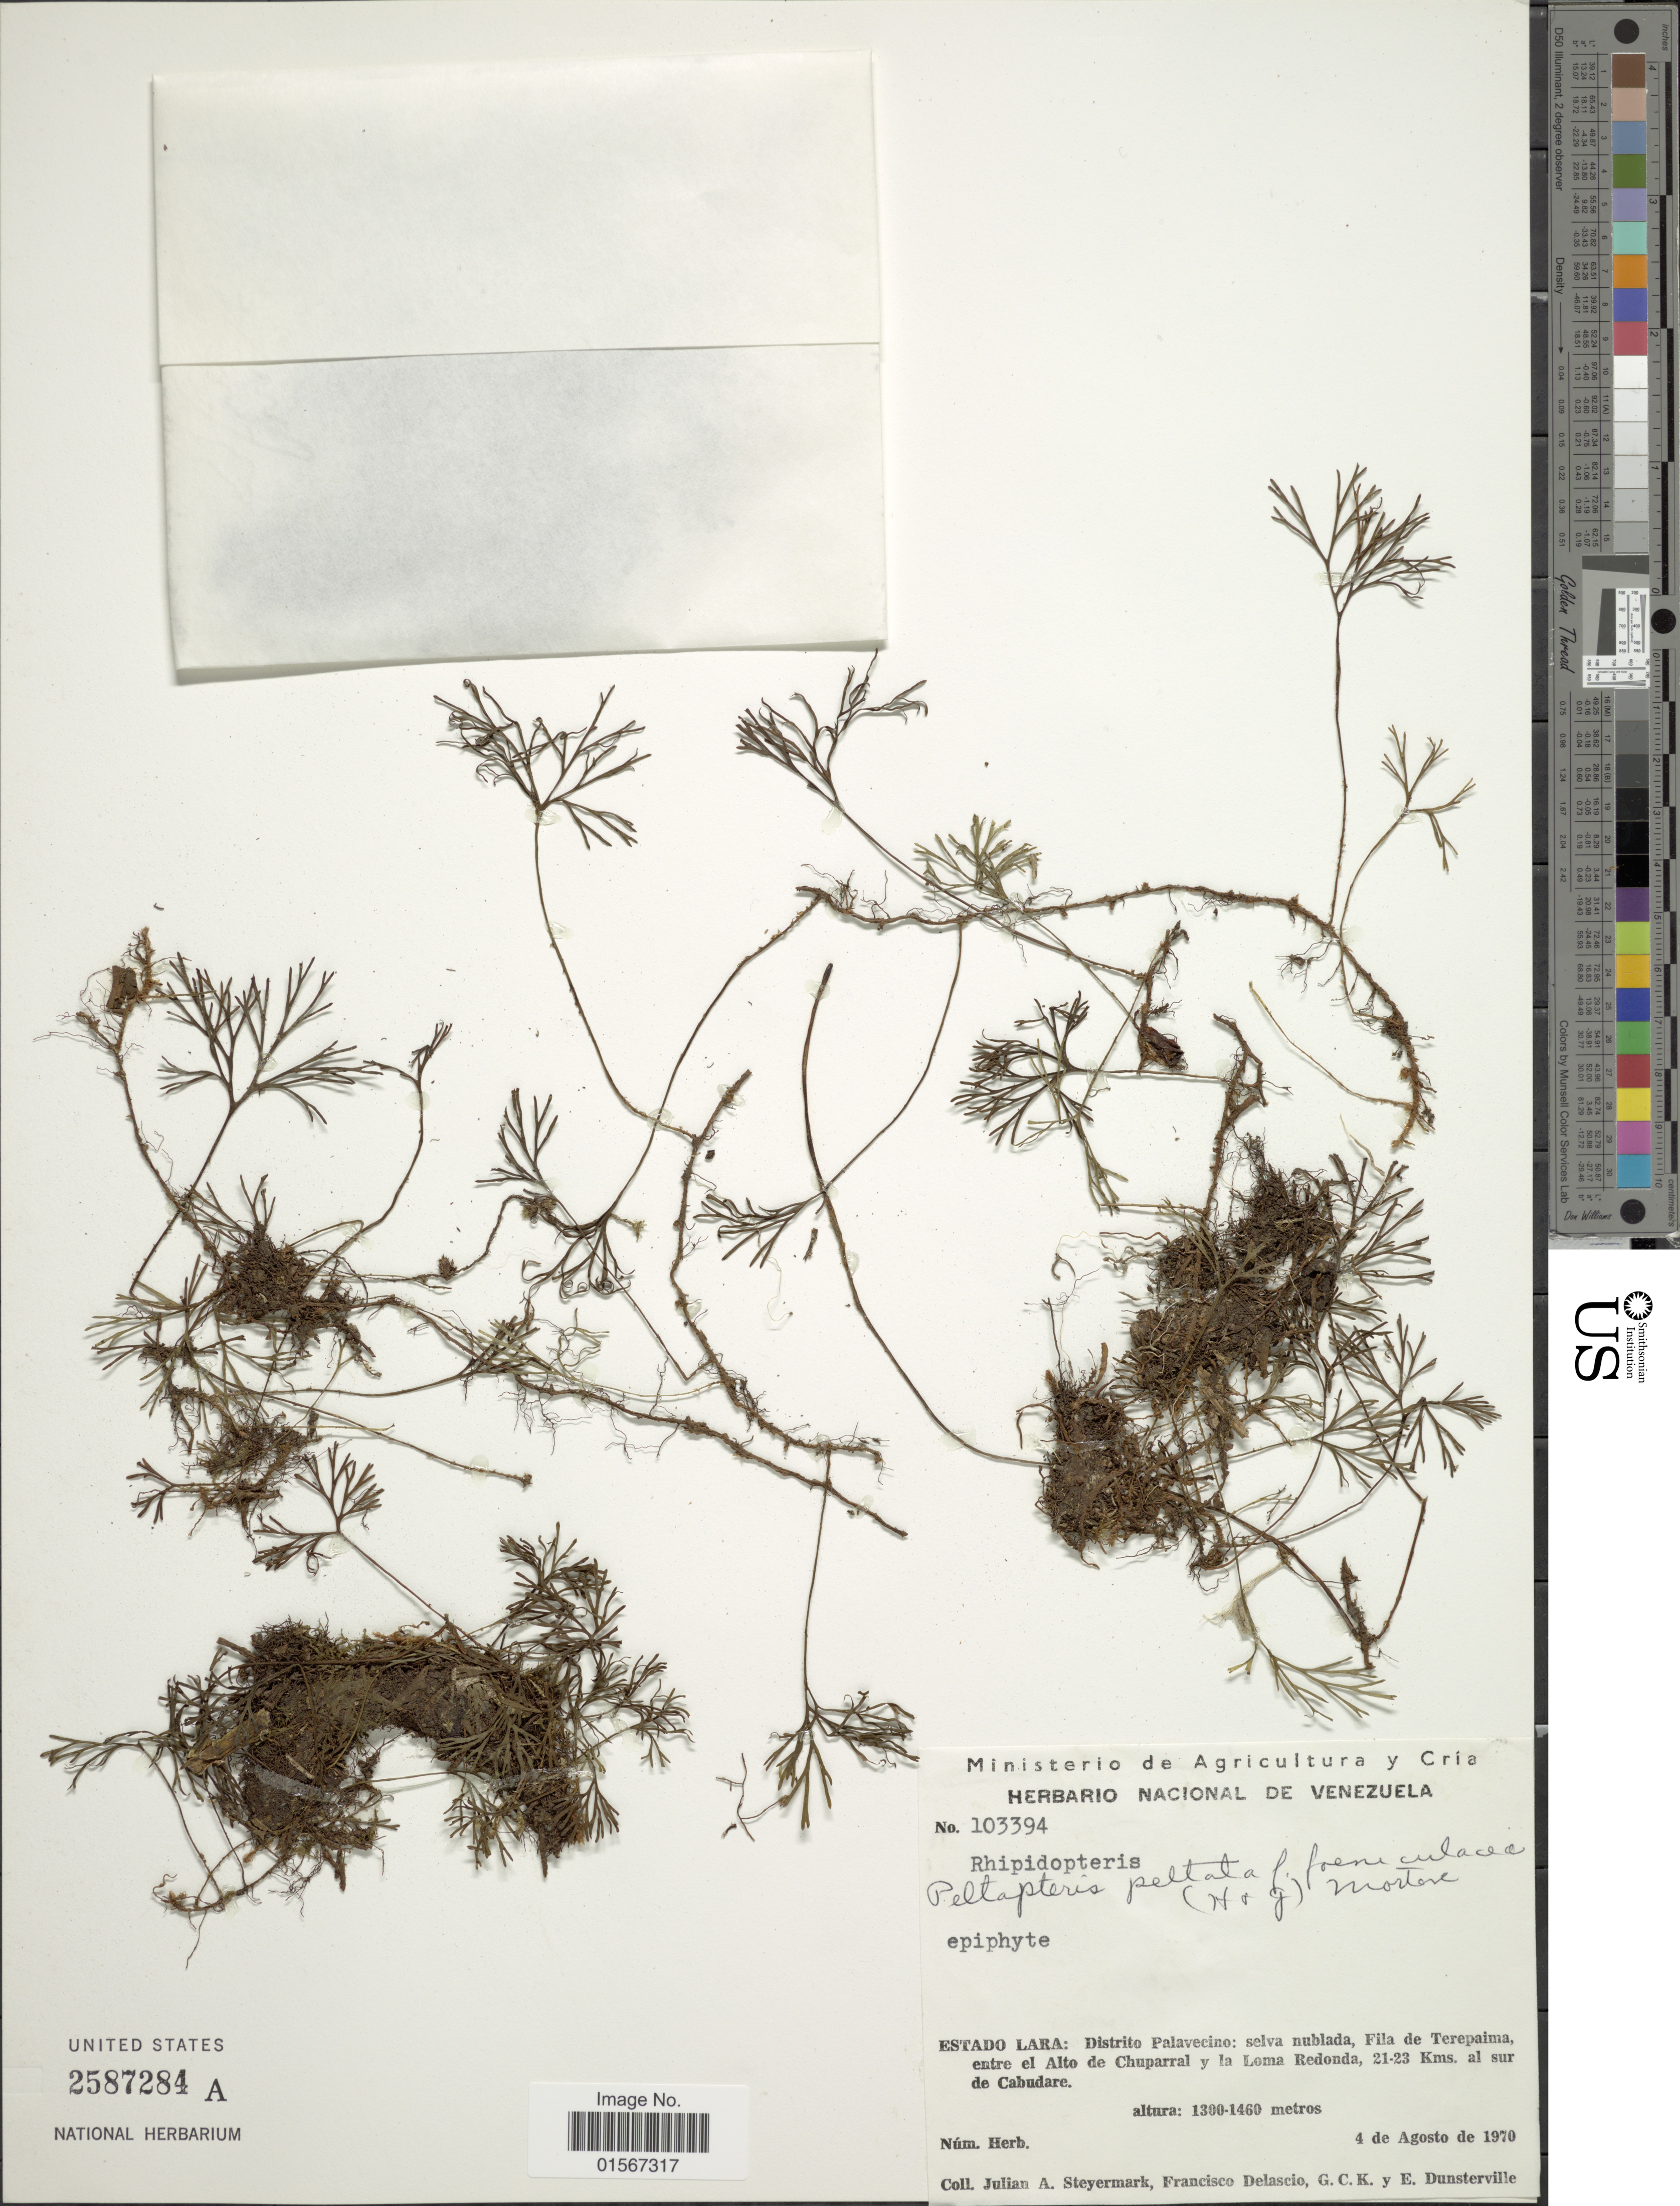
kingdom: Plantae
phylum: Tracheophyta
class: Polypodiopsida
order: Polypodiales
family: Dryopteridaceae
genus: Elaphoglossum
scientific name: Elaphoglossum peltatum f. foeniculaceum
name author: (Hook. & Grev.) Mickel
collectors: J. Steyermark, F. Delascio C., G. C. K. Dunsterville & E. Dunsterville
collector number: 103394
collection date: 1970-08-04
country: Venezuela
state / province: Lara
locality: Venezuela, Estado Lara: Distrito Palavecino: Selva nublada, Fila de Terepaima, entre el Alto de Chuparral y la Loma Redonda, 21-23 KMs. al sur de Cabudare.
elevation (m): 1300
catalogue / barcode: US 2587284A